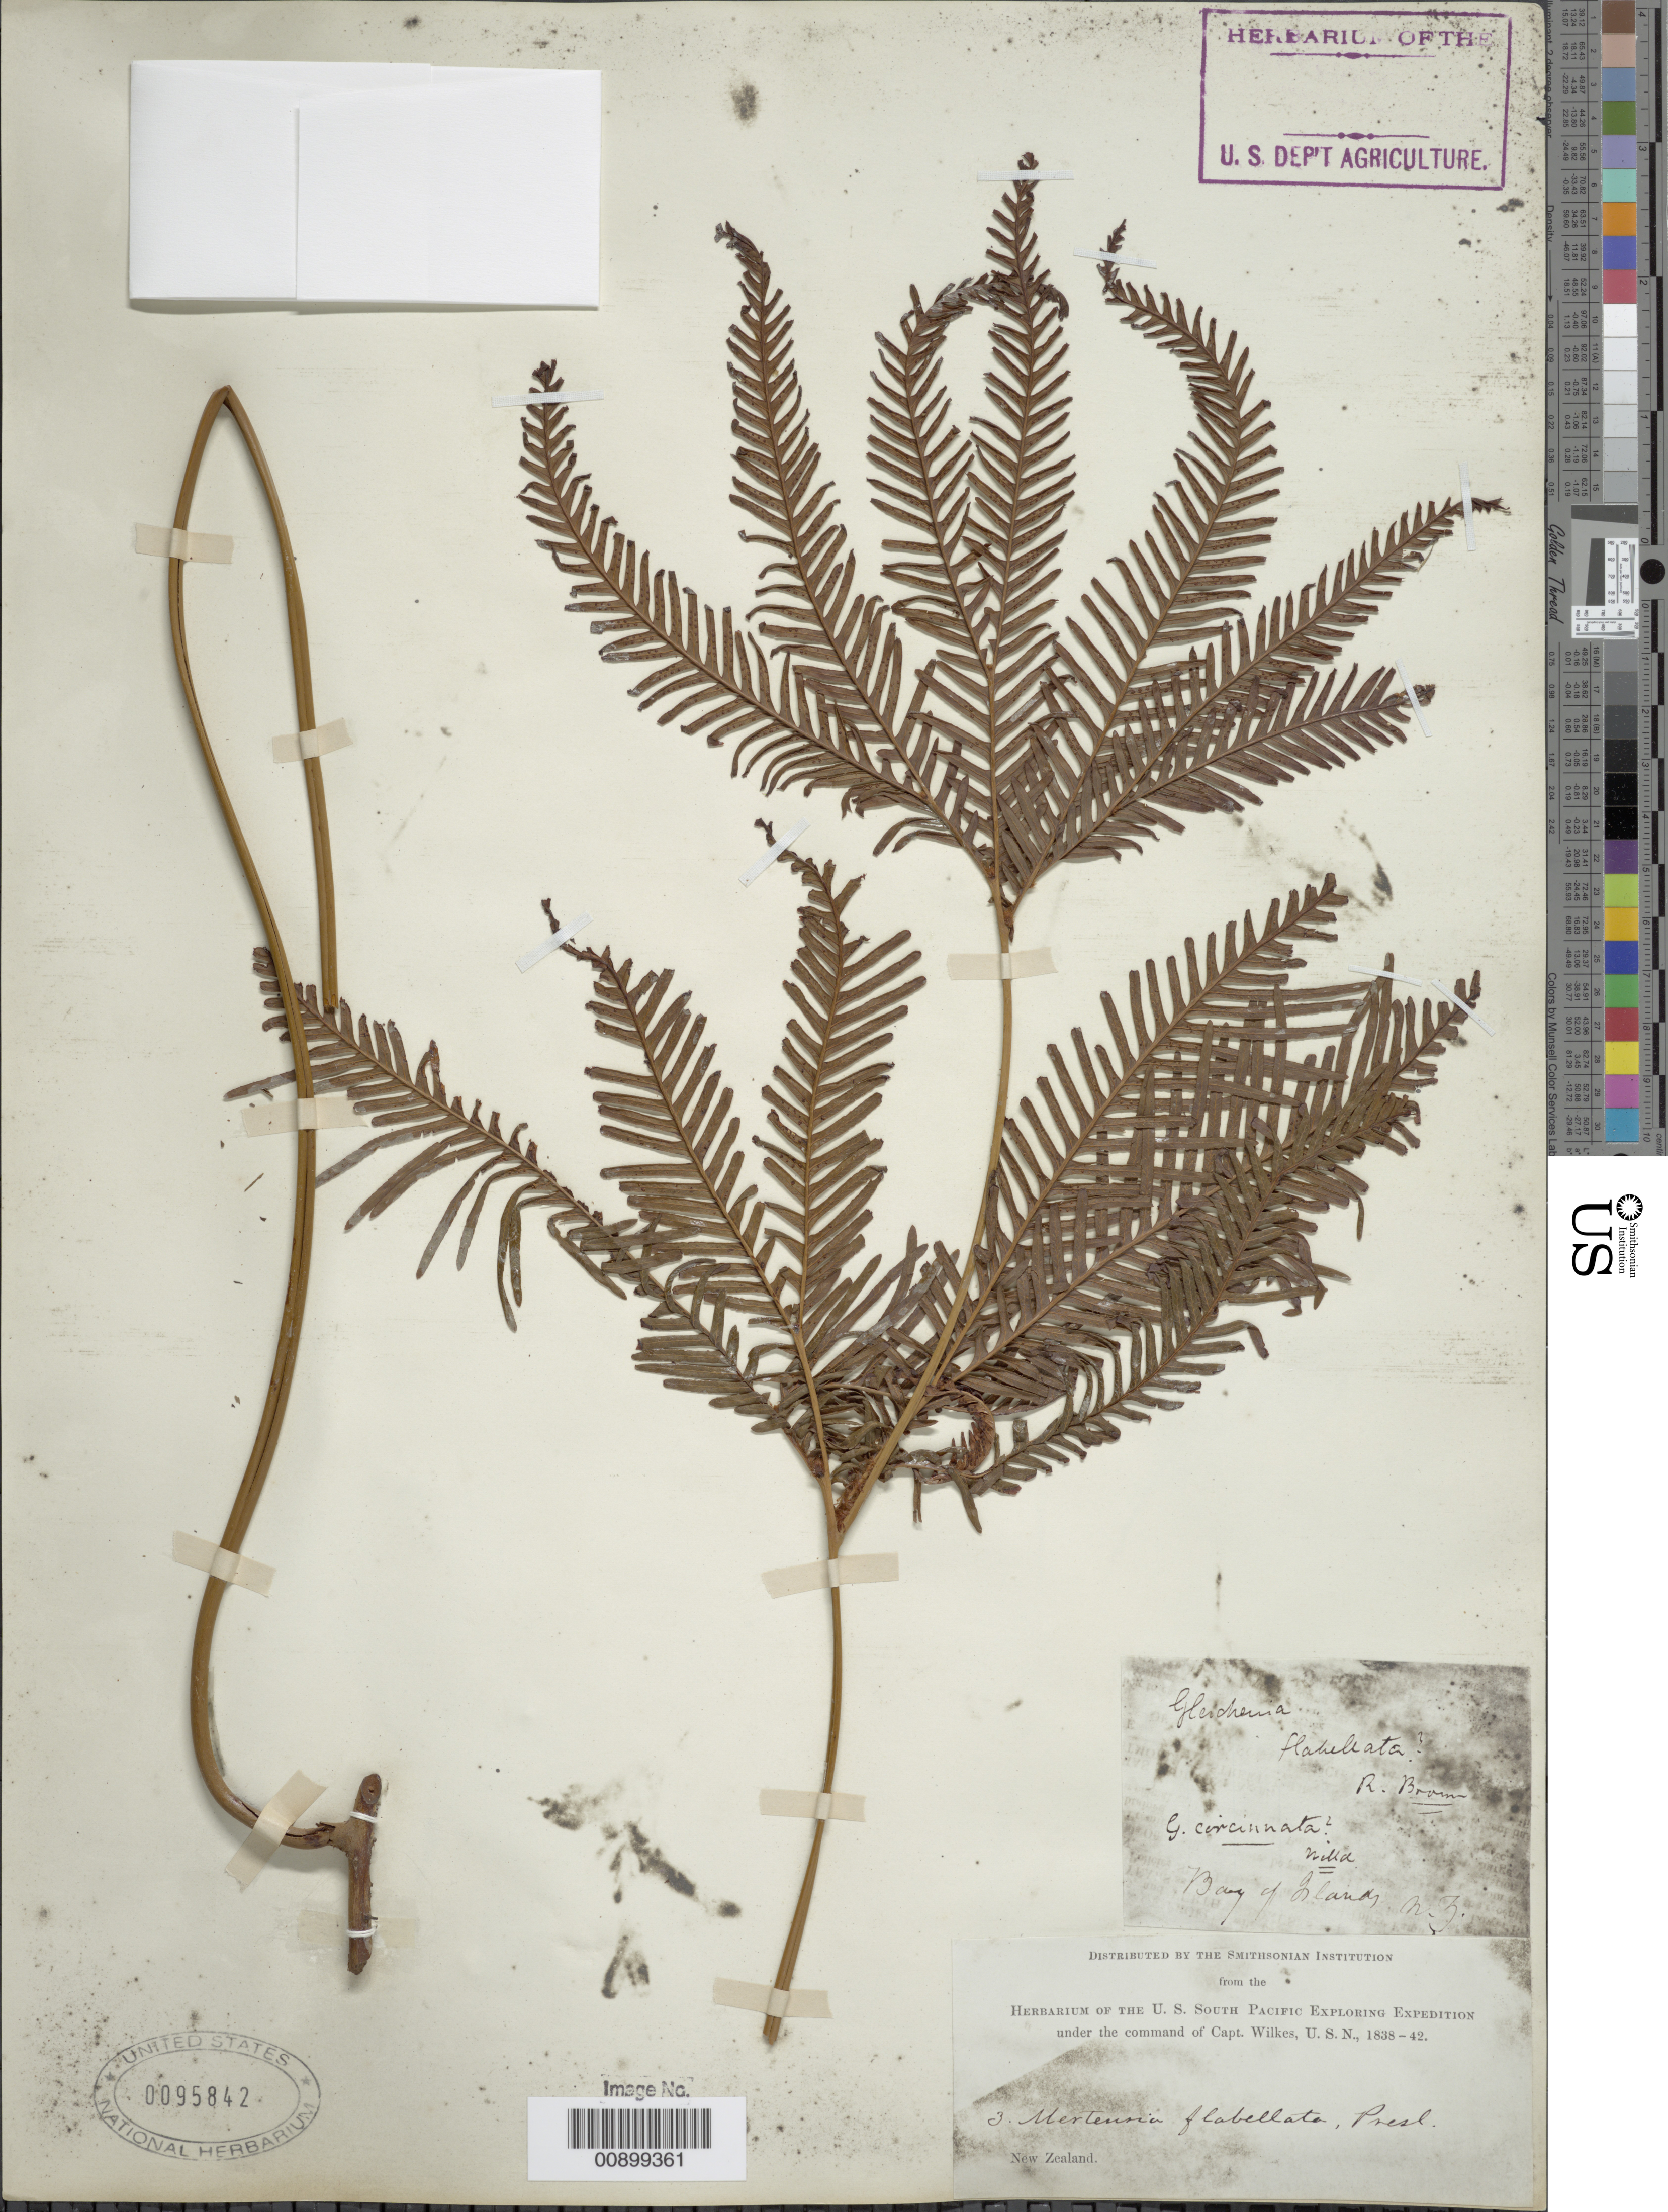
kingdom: Plantae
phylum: Tracheophyta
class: Polypodiopsida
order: Gleicheniales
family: Gleicheniaceae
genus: Sticherus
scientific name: Sticherus flabellatus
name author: (R. Br.) H. St. John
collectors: Wilkes Explor. Exped.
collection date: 1838/1842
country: New Zealand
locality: New Zealand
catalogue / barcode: US 95842